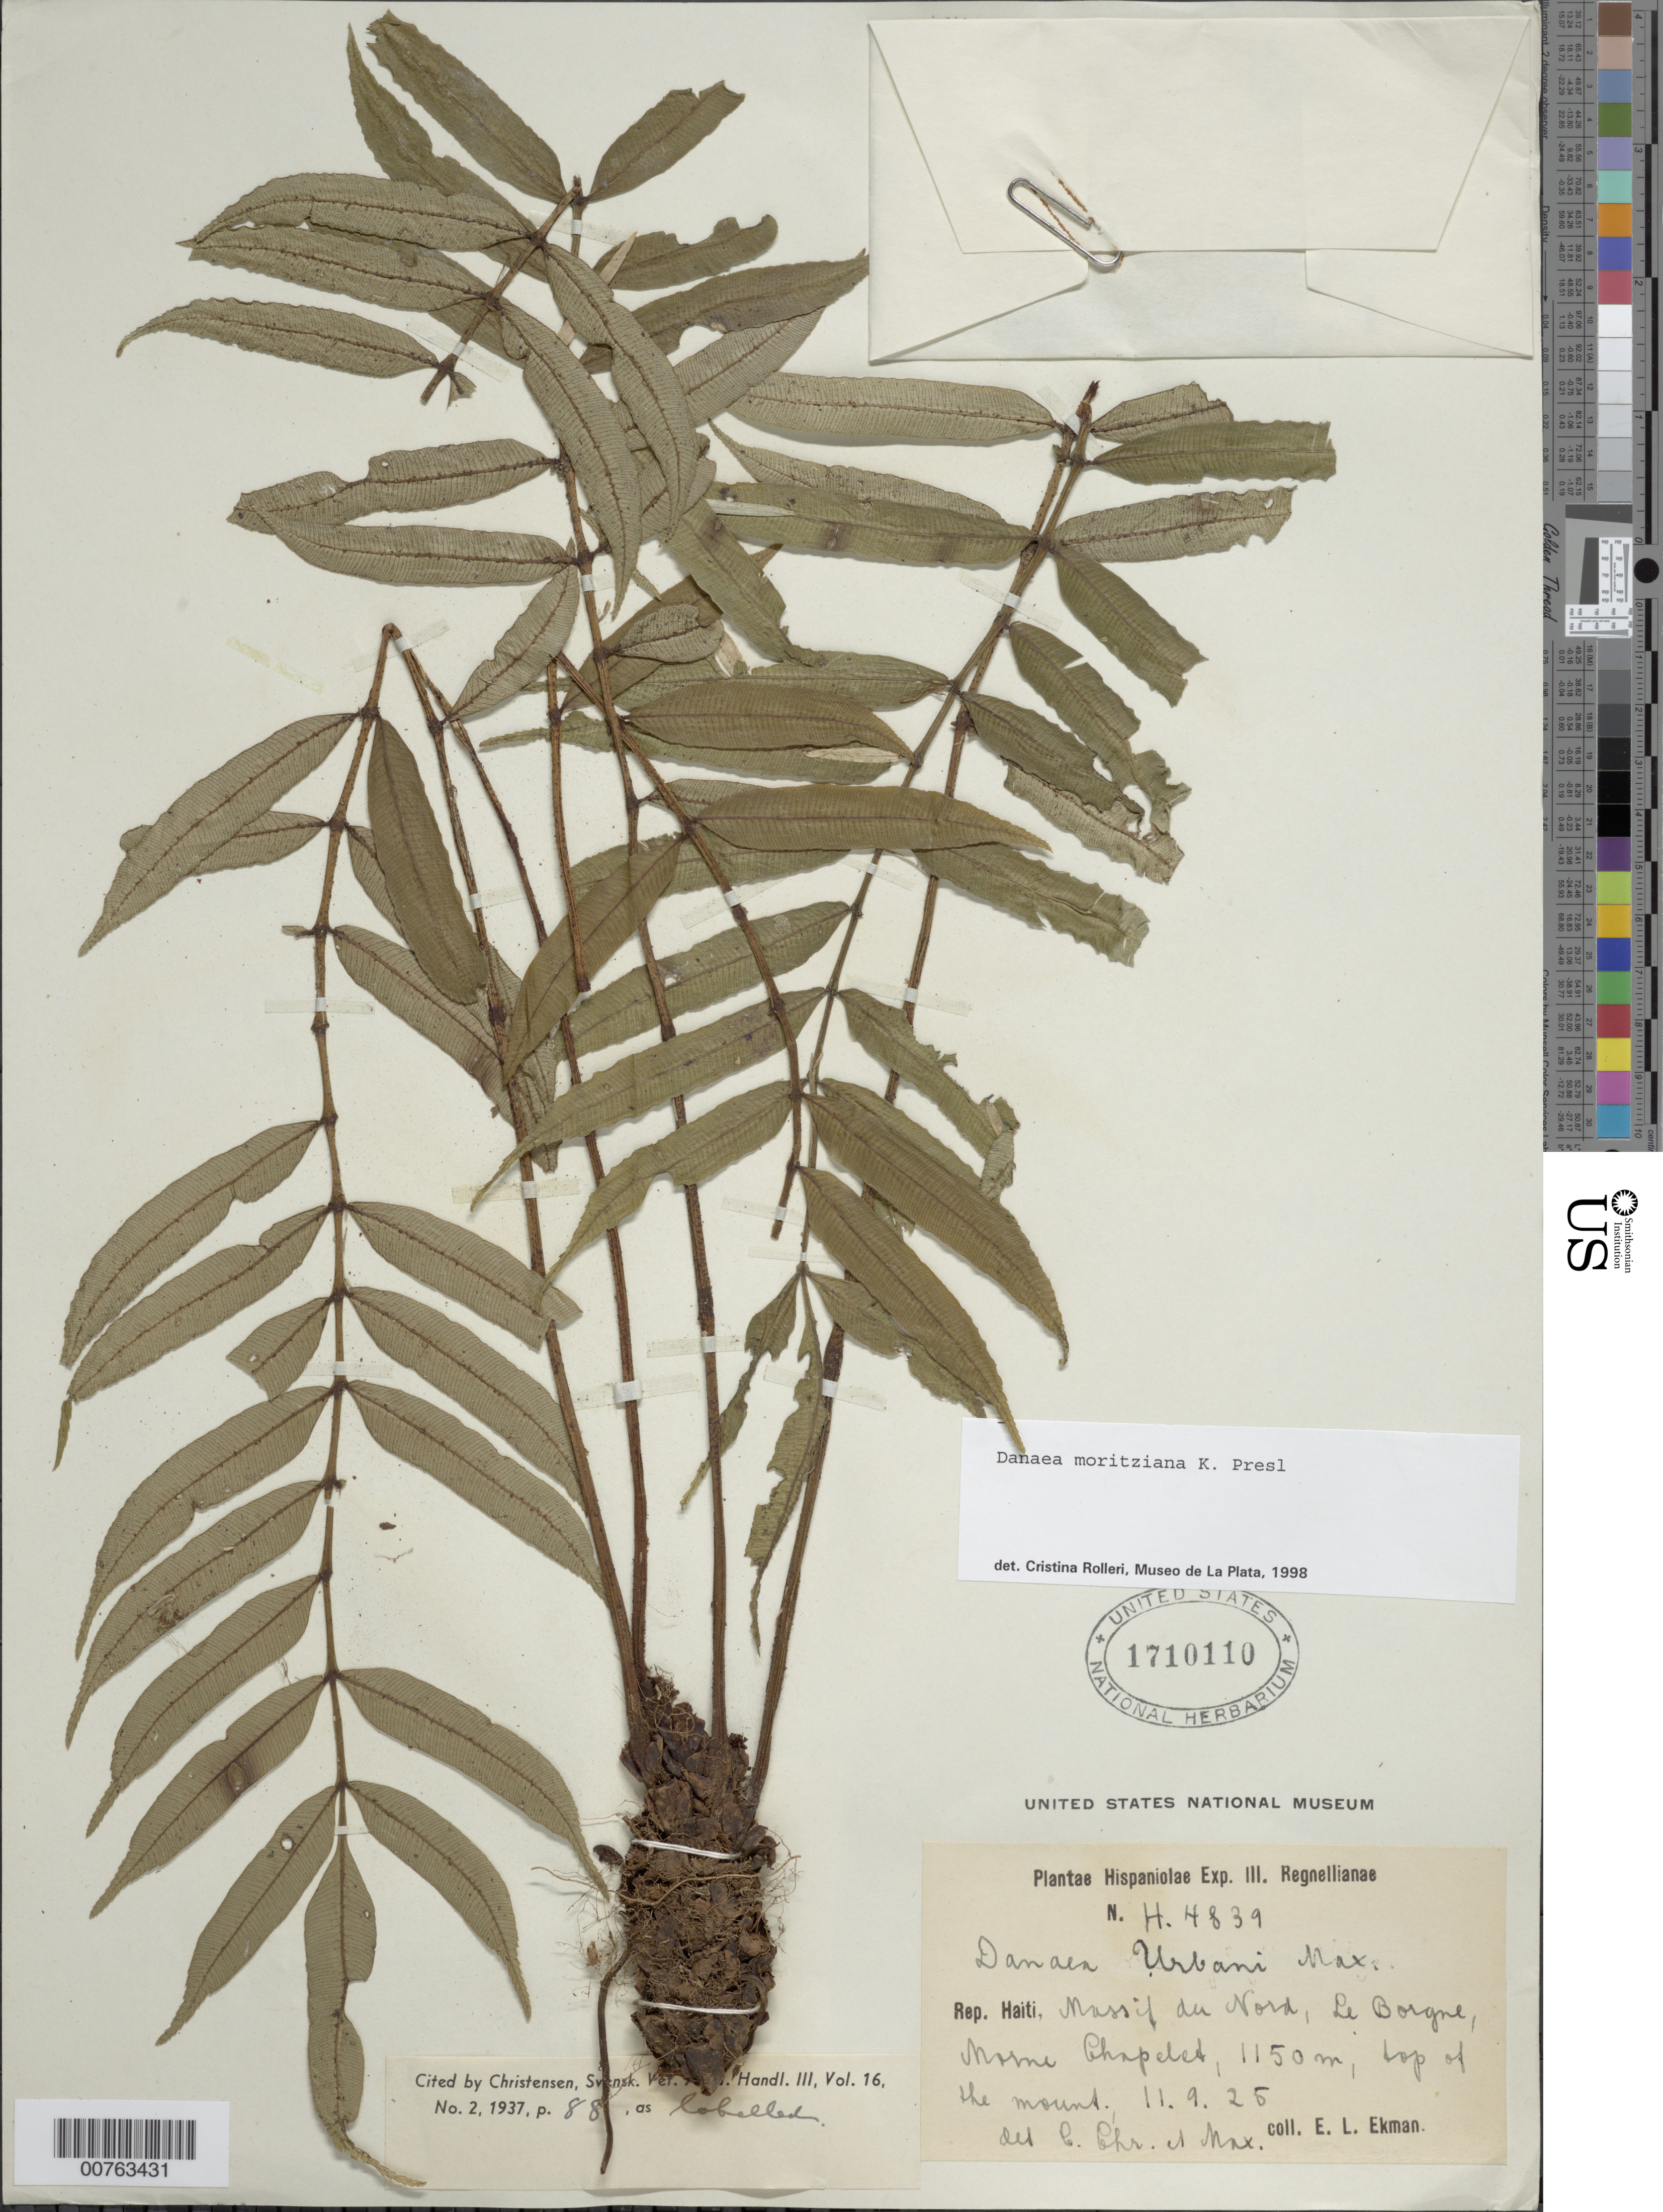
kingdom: Plantae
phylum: Tracheophyta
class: Polypodiopsida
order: Marattiales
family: Marattiaceae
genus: Danaea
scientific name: Danaea moritziana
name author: C. Presl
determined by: Rolleri, Cristina H.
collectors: E. L. Ekman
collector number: H 4839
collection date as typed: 11 Sep 1925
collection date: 1925-09-11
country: Haiti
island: Hispaniola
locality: Massif du Nord, Le Borgne, Morne Chapelet. Top of the mount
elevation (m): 1150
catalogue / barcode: US 1710110